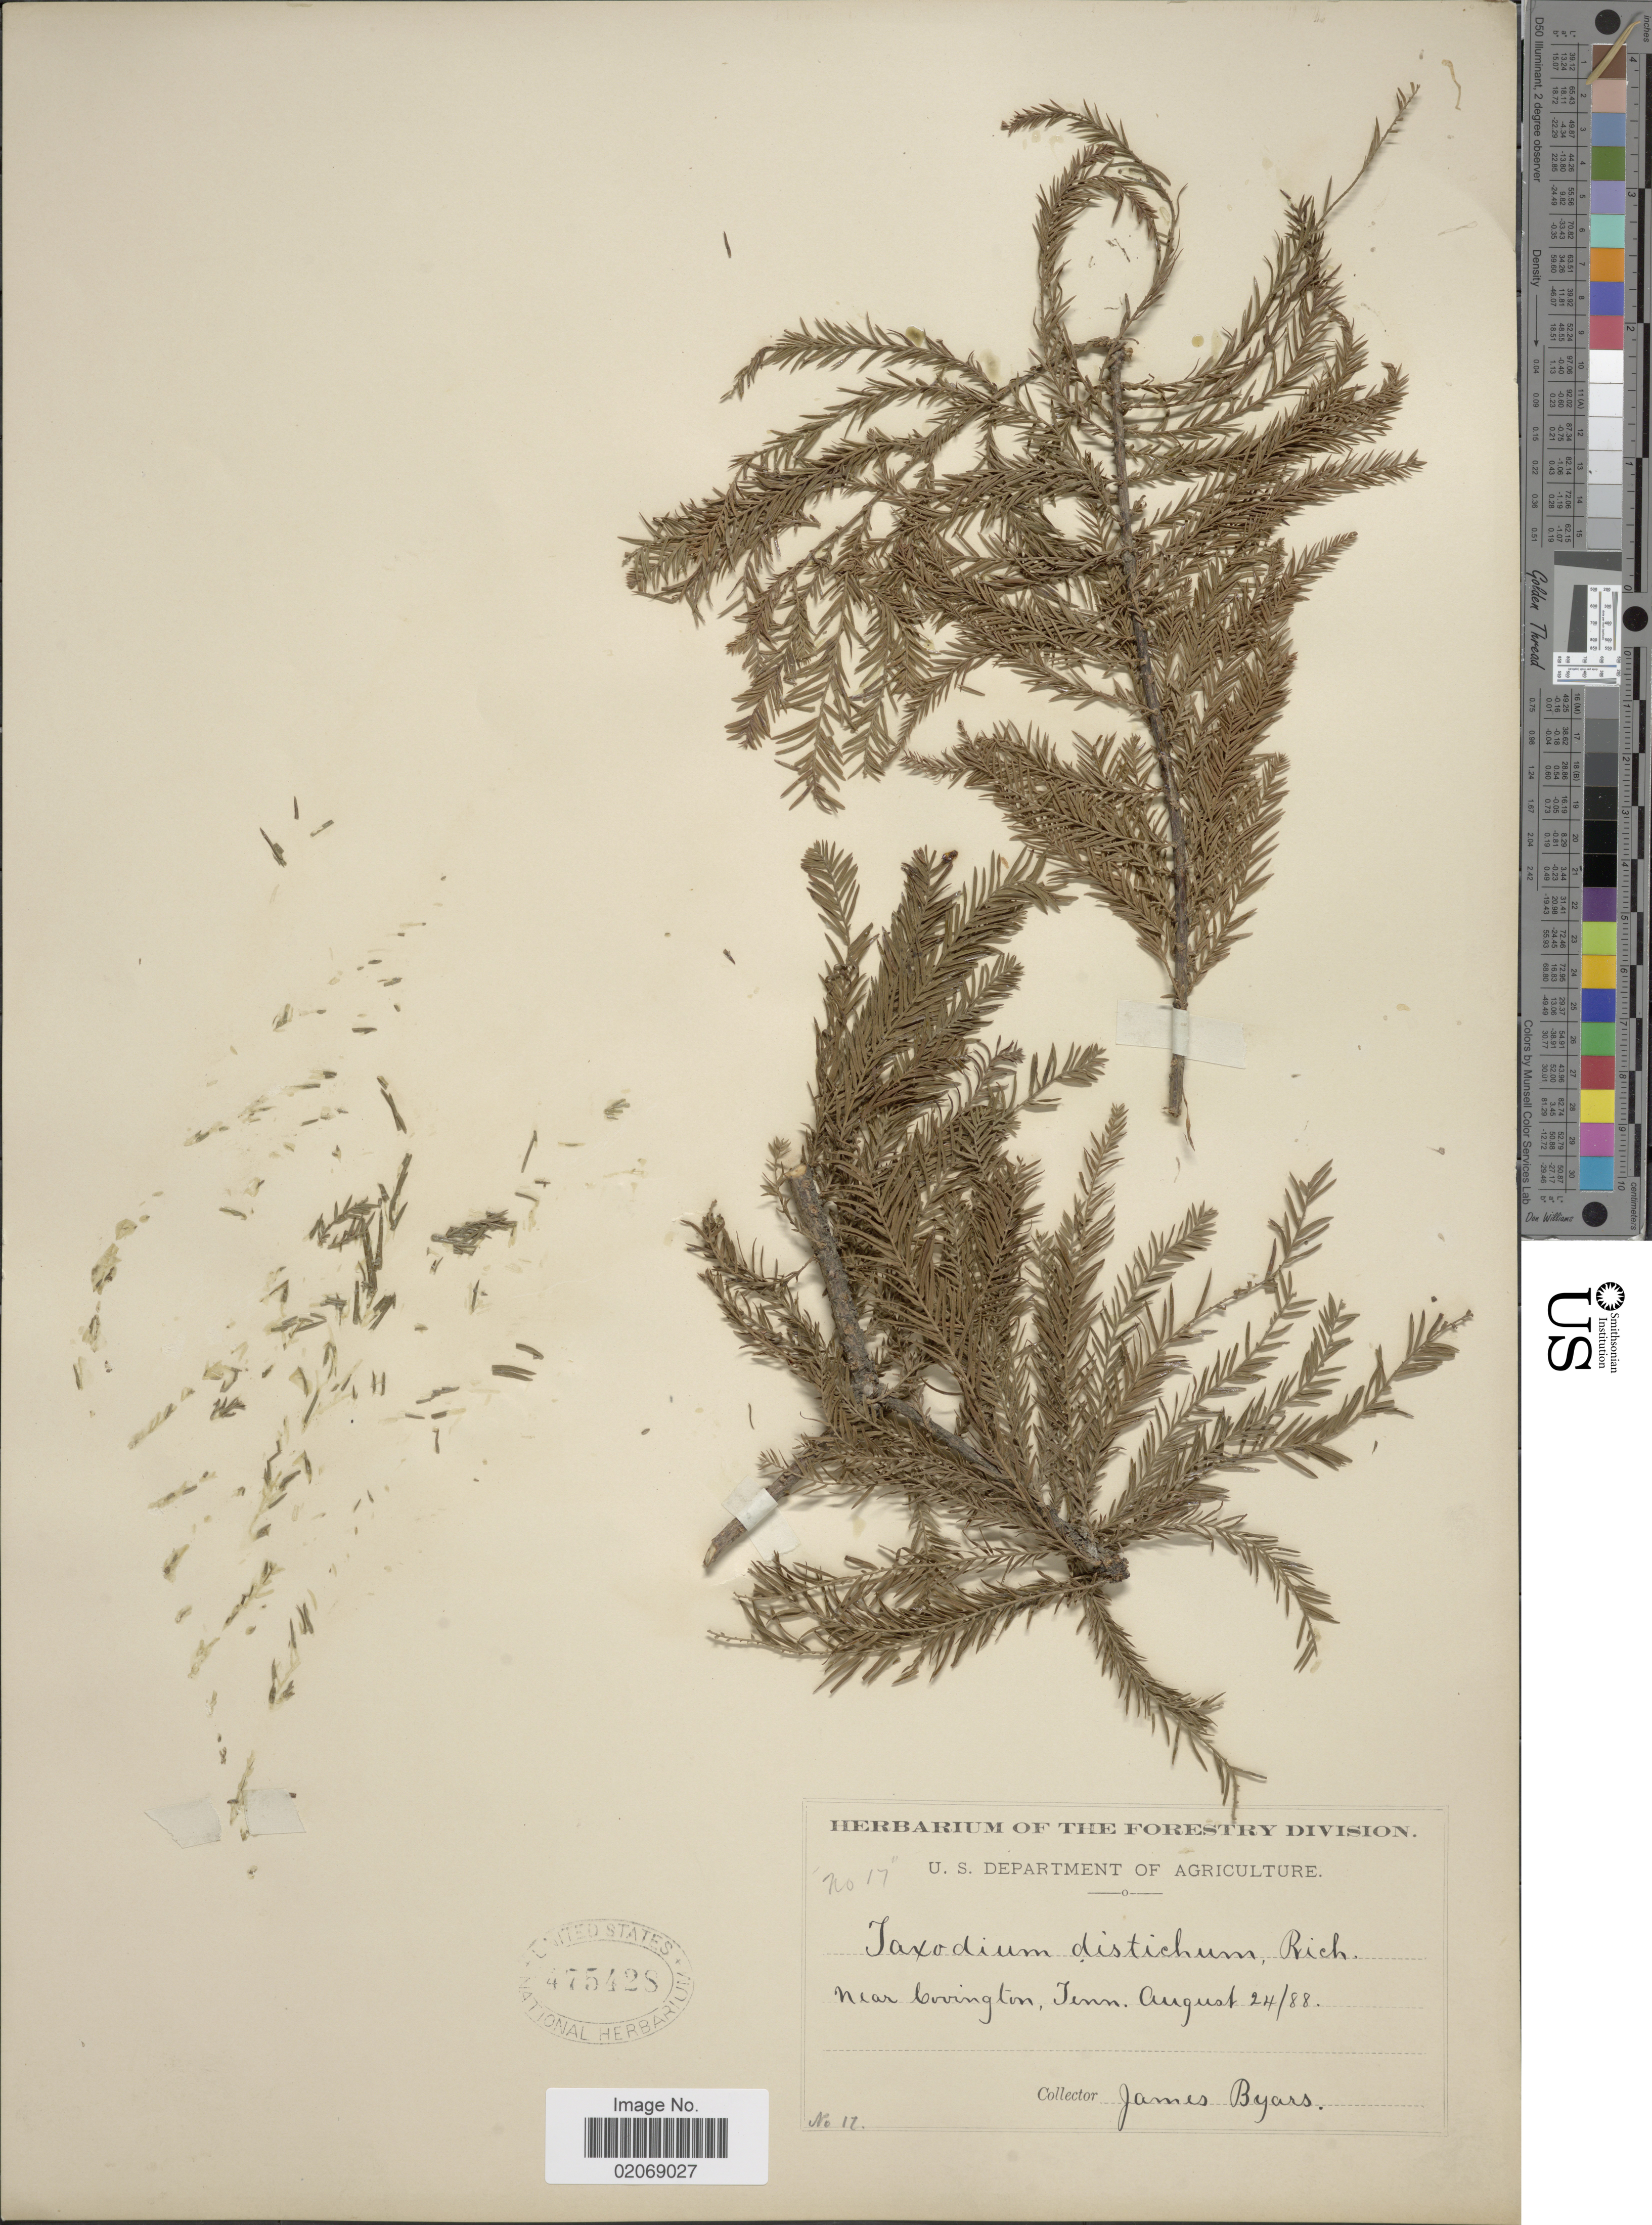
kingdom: Plantae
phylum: Tracheophyta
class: Pinopsida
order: Pinales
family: Cupressaceae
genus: Taxodium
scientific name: Taxodium distichum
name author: (L.) Rich.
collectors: J. Byars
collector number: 17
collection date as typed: Transcribed d/m/y: 24/8/88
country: United States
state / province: Tennessee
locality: Near Covington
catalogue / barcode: US 475428